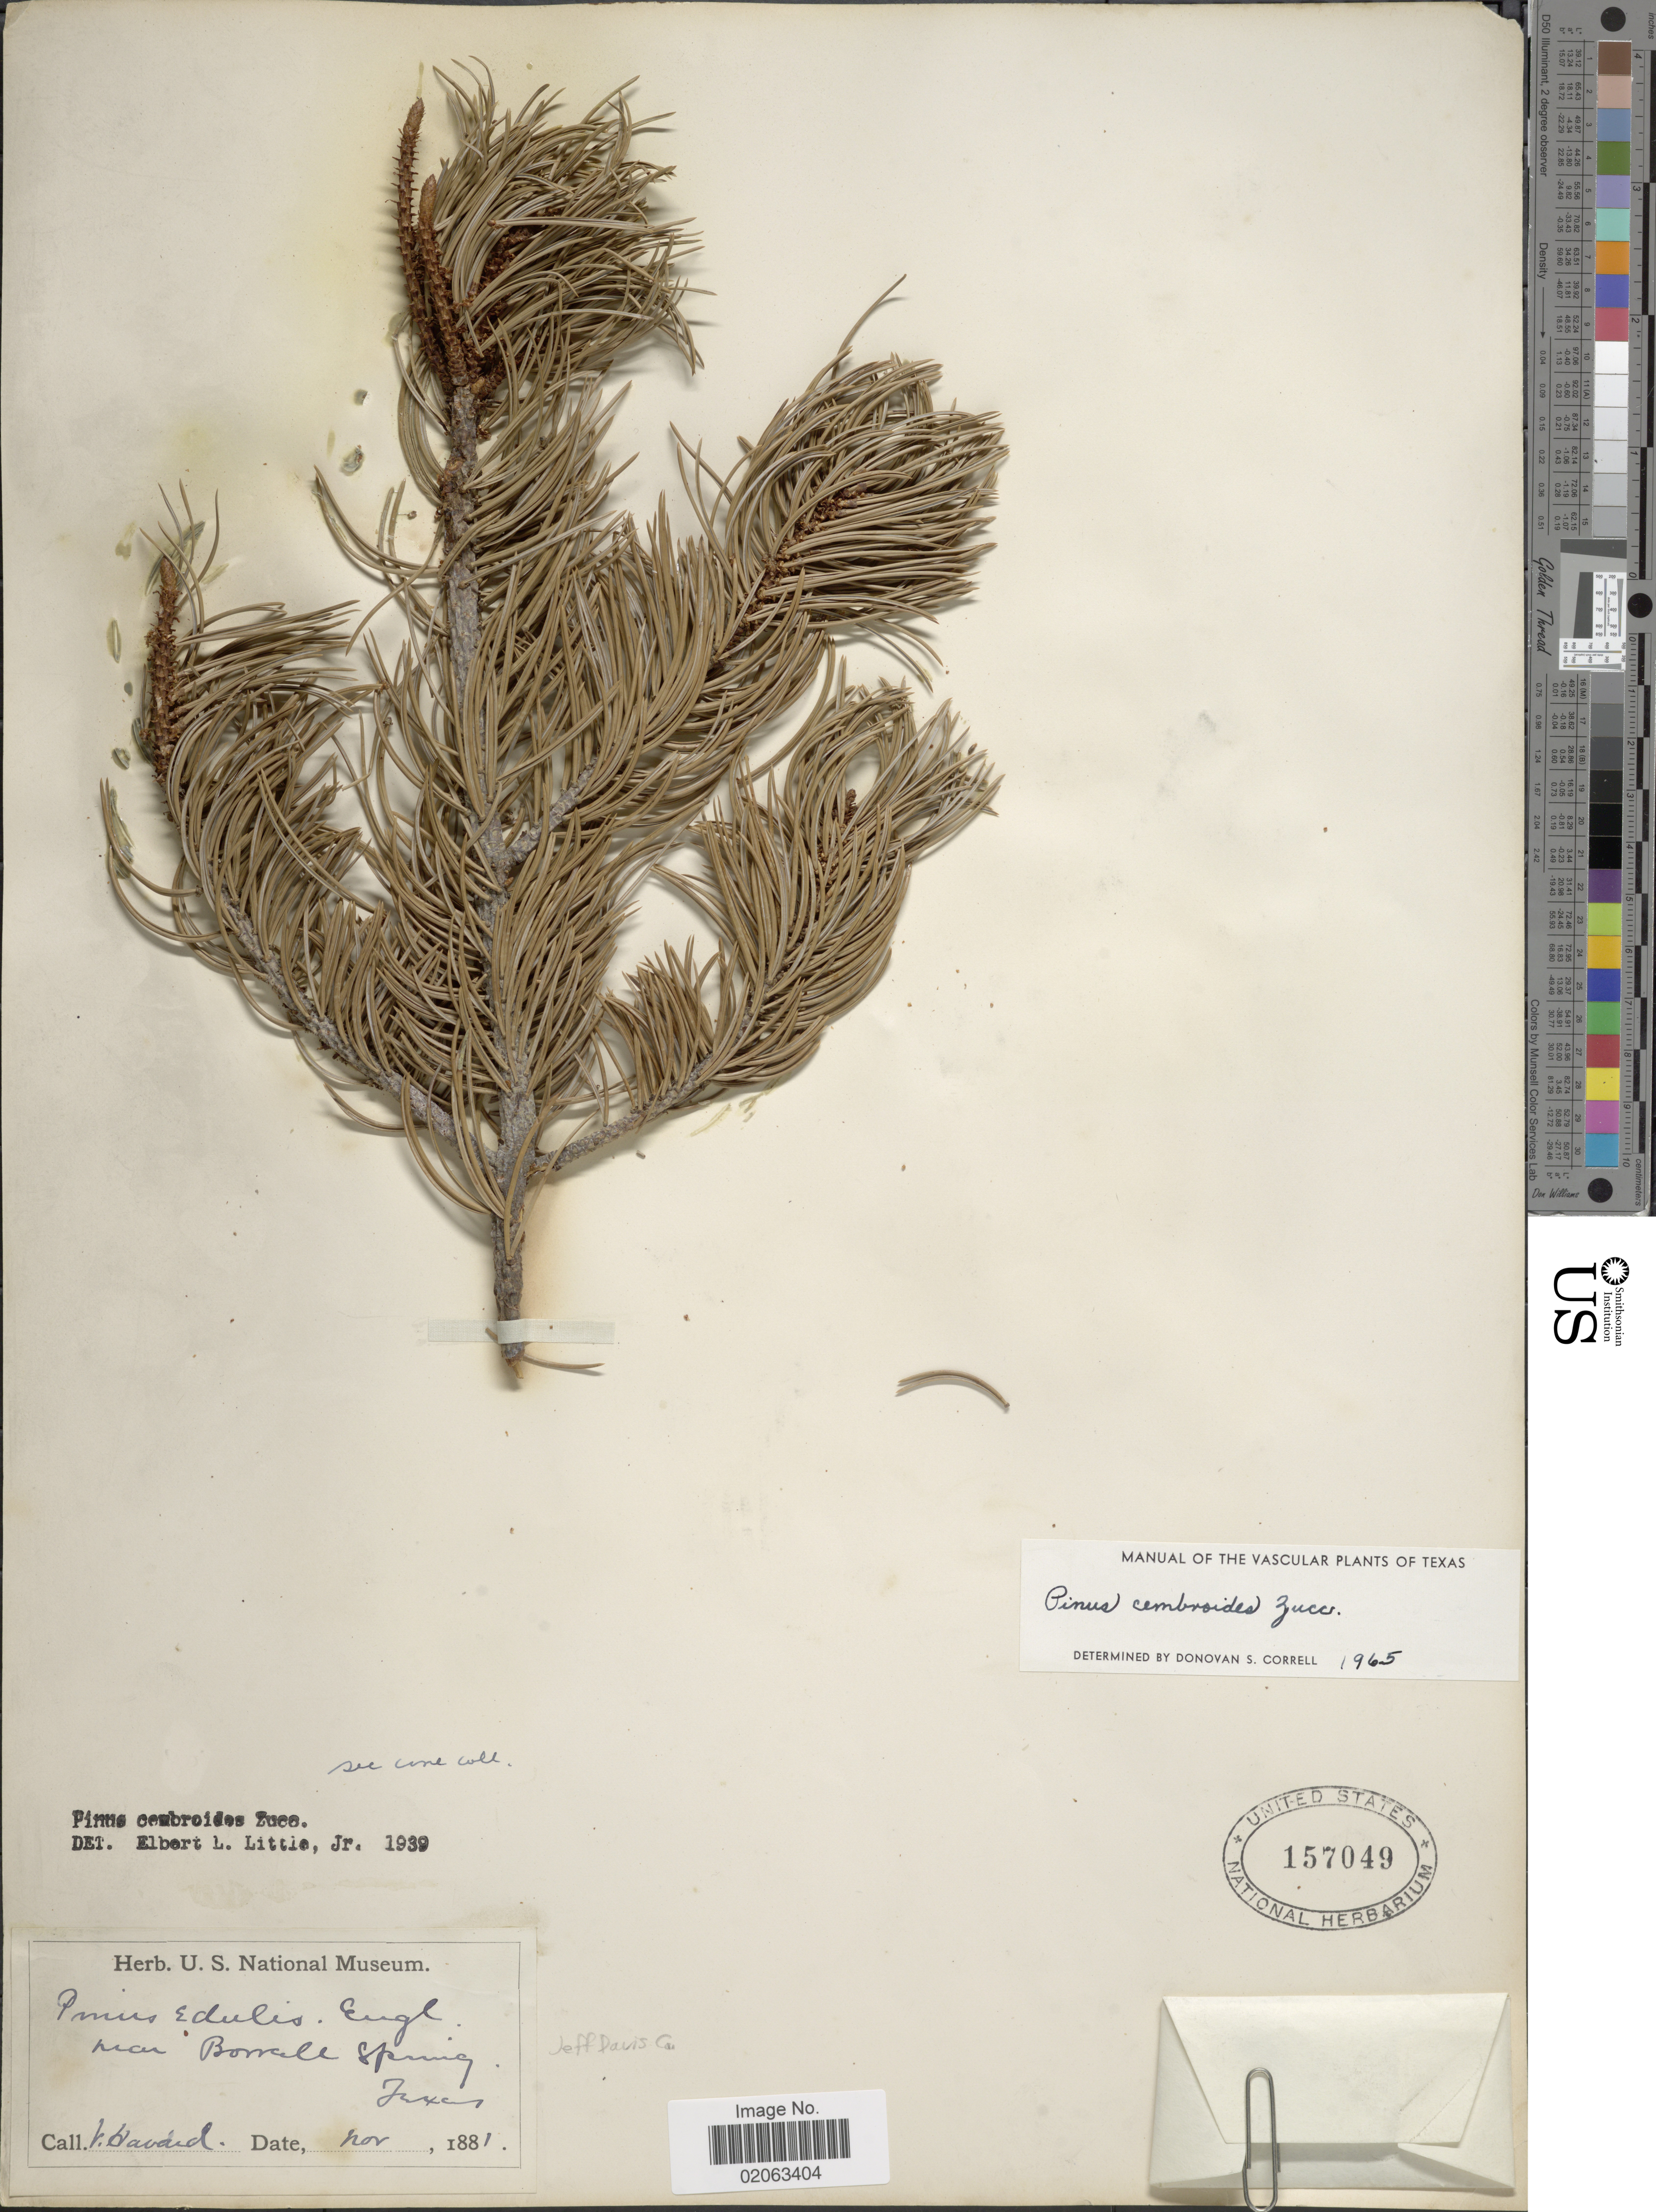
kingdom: Plantae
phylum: Tracheophyta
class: Pinopsida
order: Pinales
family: Pinaceae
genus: Pinus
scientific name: Pinus cembroides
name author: Zucc.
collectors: V. Harvard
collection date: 1881-11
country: United States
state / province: Texas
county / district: Jeff Davis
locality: Near Borralle Spring. Jeff Davis Co.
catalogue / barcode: US 157049